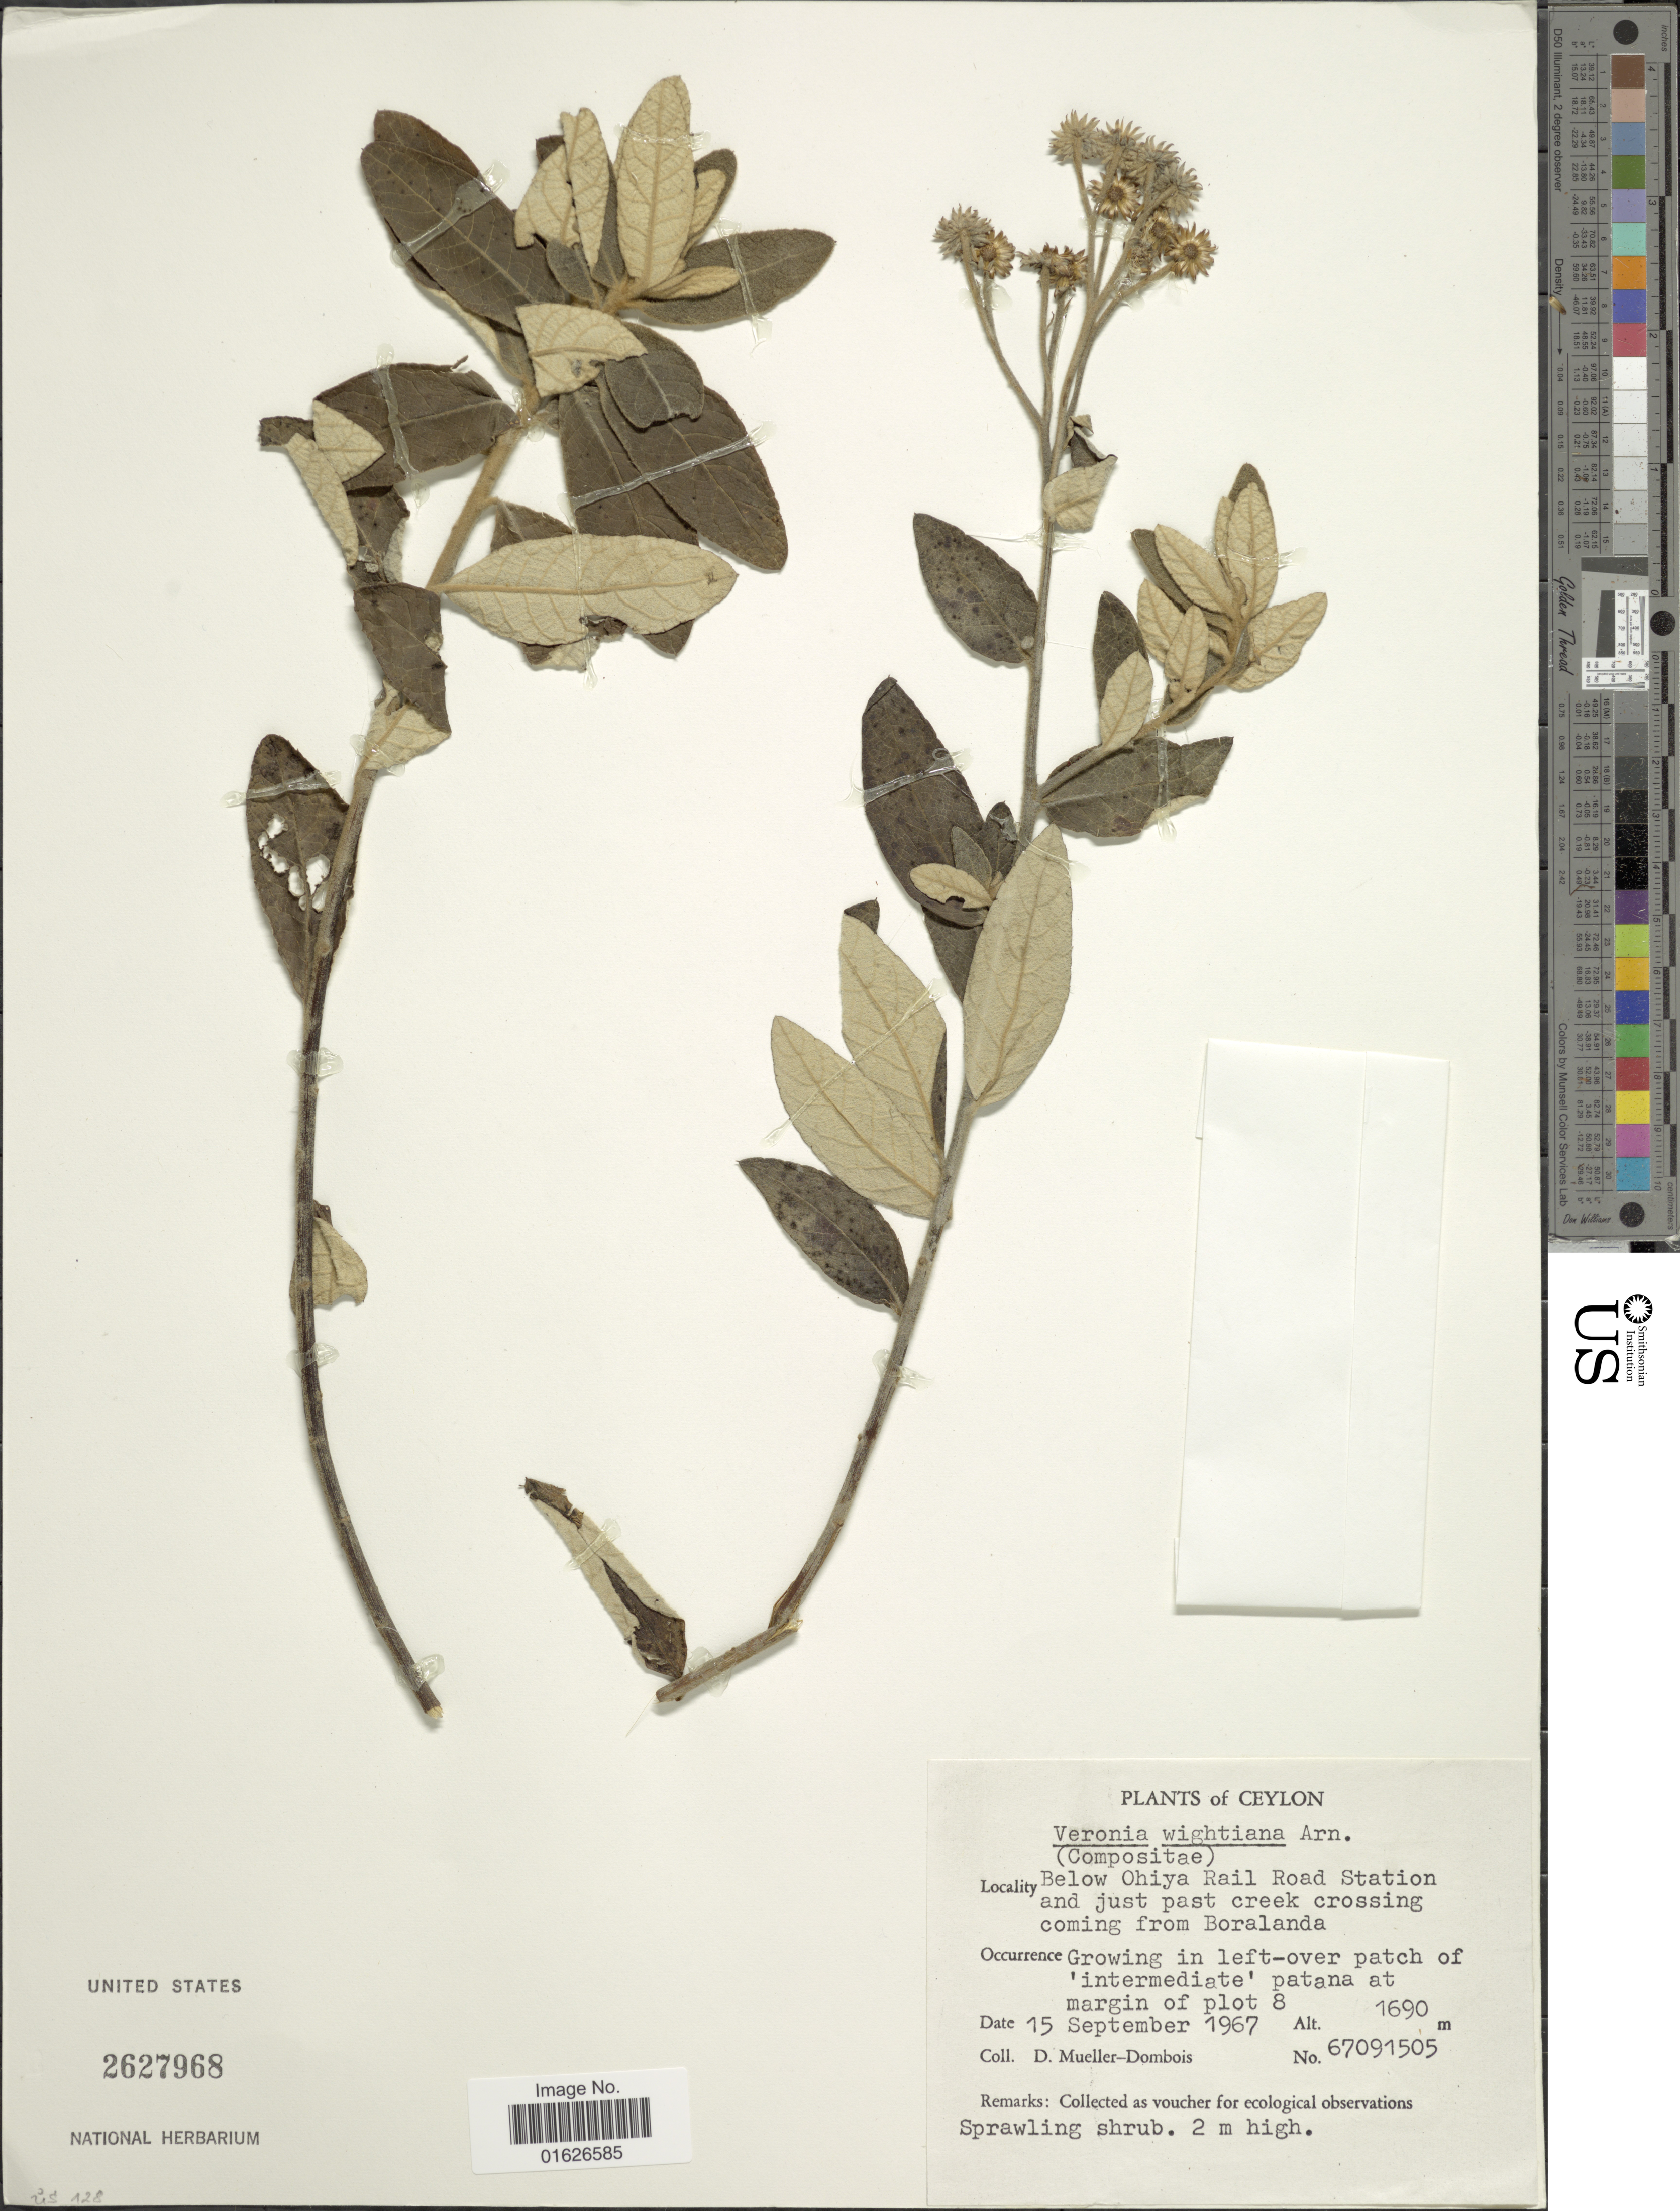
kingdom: Plantae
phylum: Tracheophyta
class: Magnoliopsida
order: Asterales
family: Asteraceae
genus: Uniyala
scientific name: Uniyala wightiana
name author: (Arn.) H. Rob. & Skvarla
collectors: D. Meuller-Dombois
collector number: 67091505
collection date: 1967-09-15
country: Sri Lanka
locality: Ceylon, Below Ohiya Rail road Station and just Past creek crossing coming from Boralanda.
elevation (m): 1690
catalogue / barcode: US 2627968